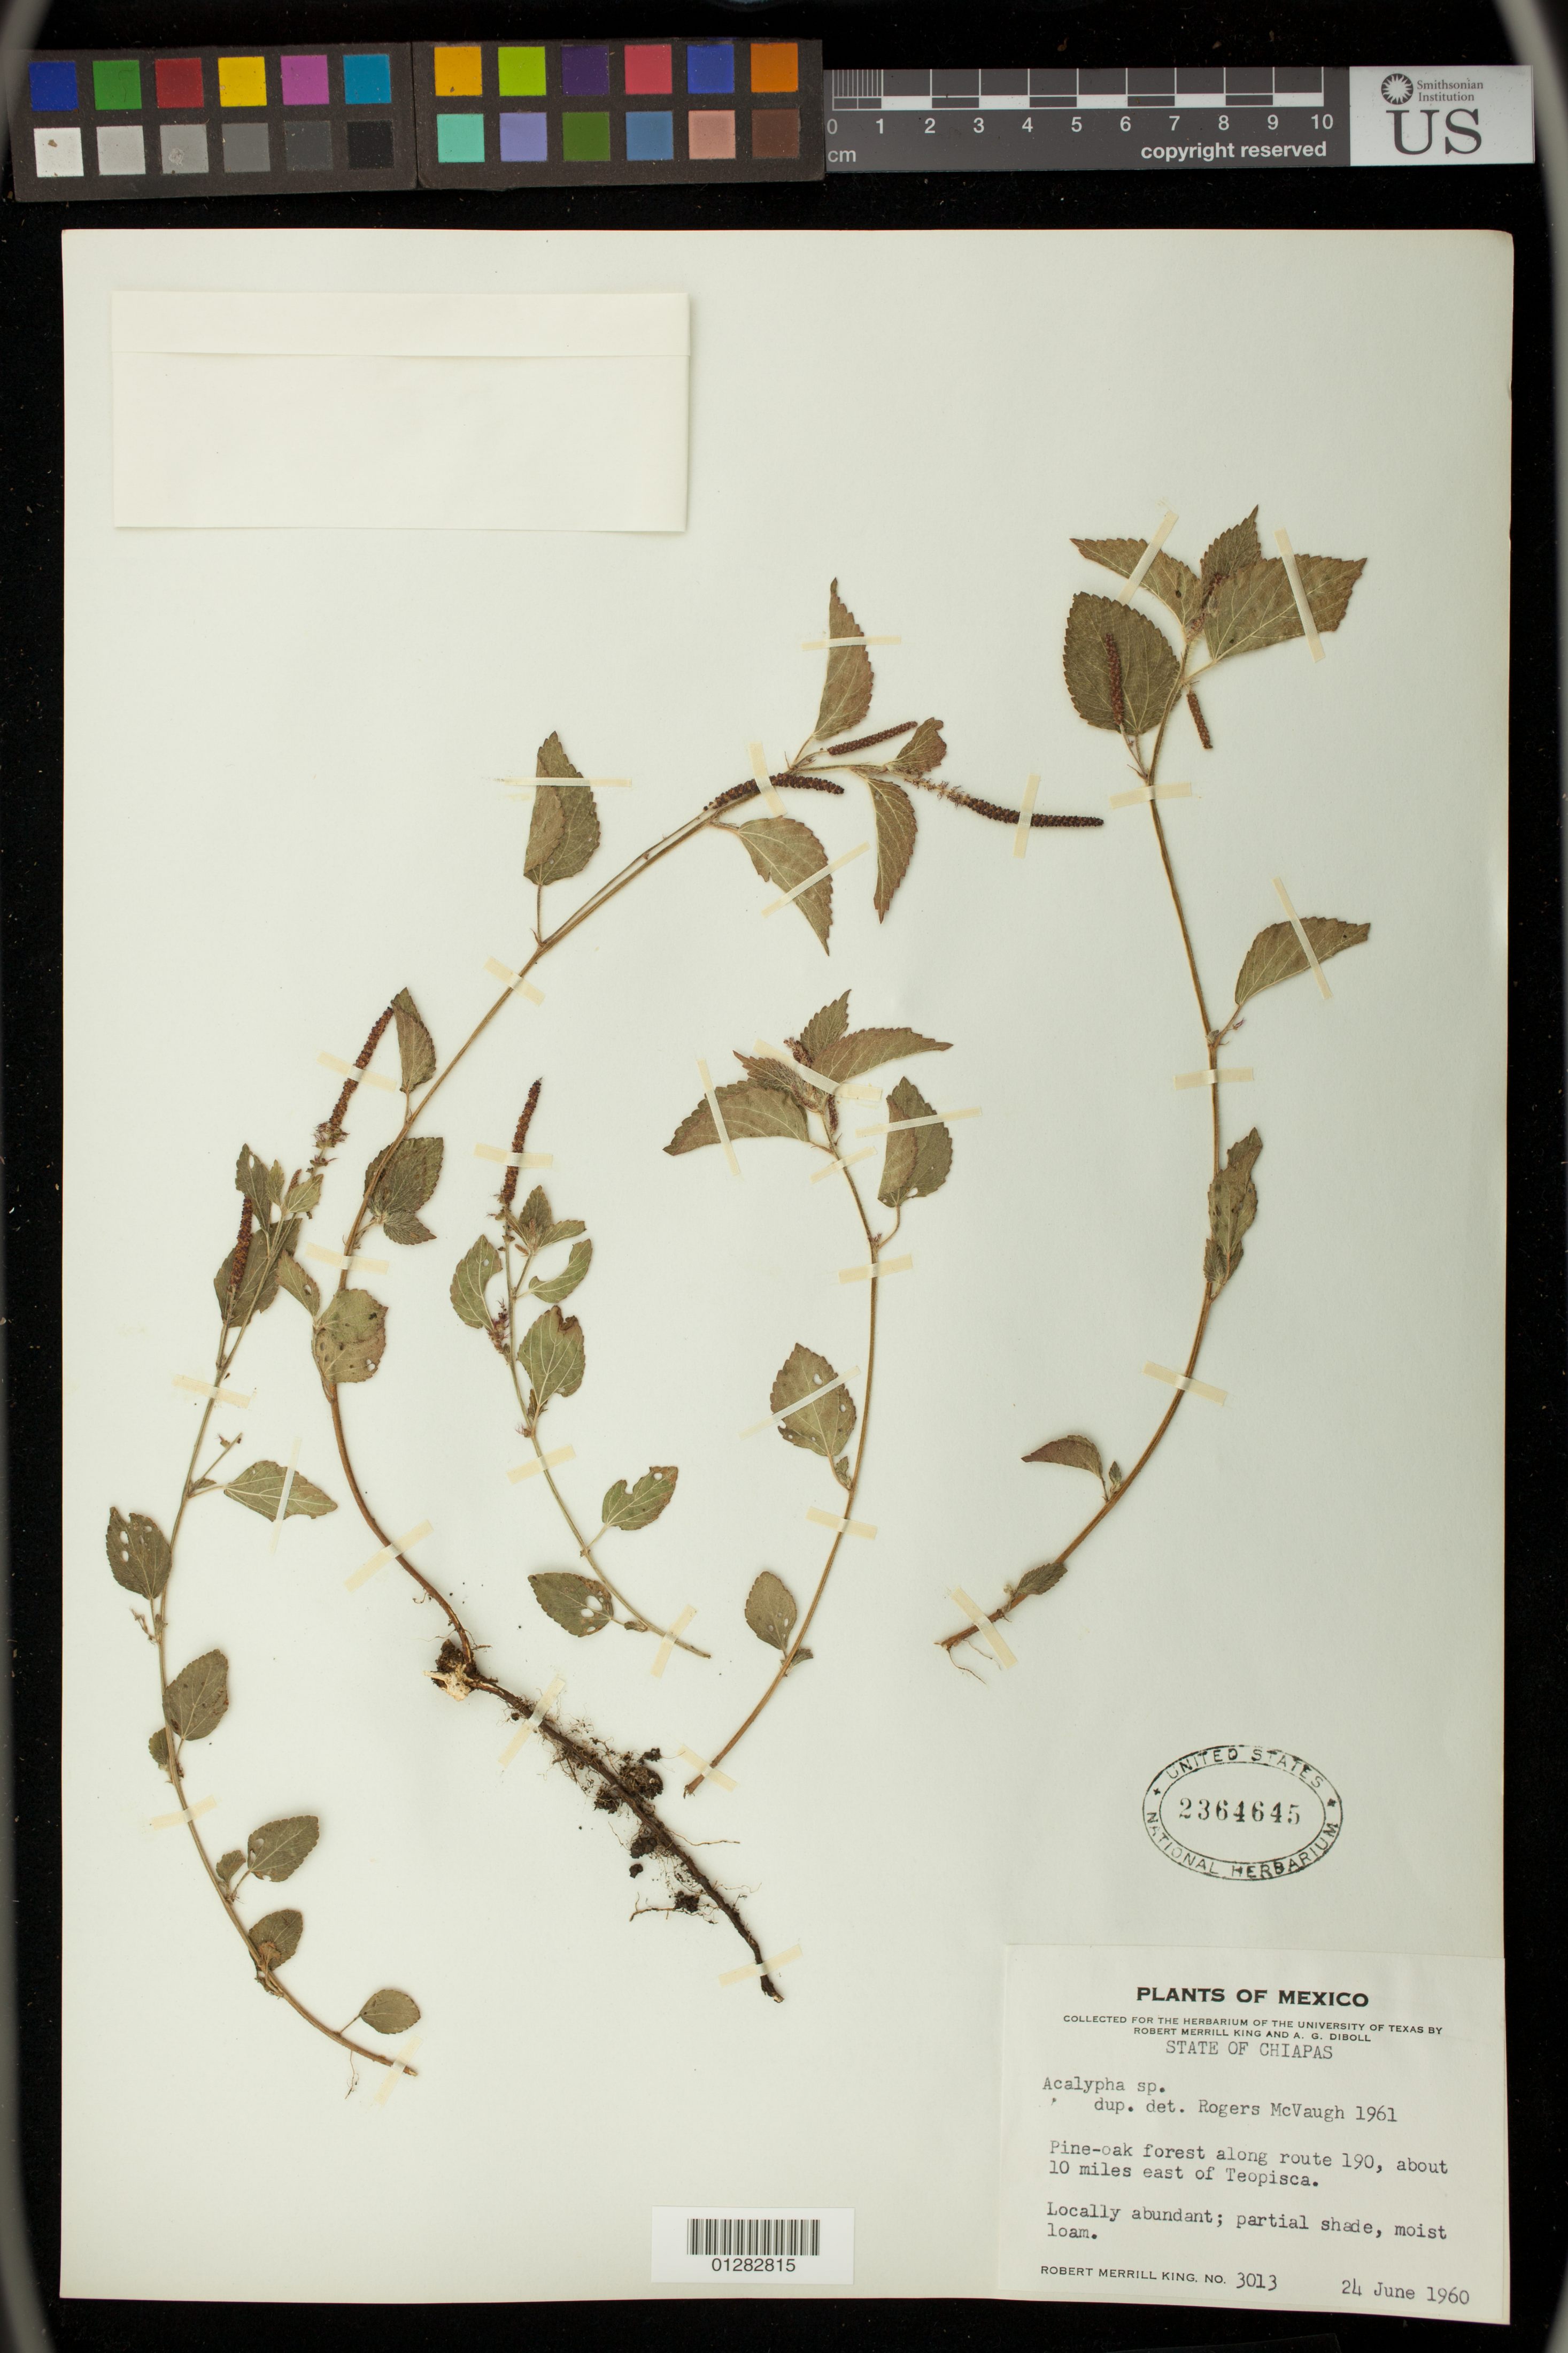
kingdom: Plantae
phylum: Tracheophyta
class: Magnoliopsida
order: Malpighiales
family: Euphorbiaceae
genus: Acalypha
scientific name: Acalypha sp.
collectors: R. M. King & A. Diboll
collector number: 3013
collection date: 1960-06-24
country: Mexico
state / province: Chiapas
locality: along route 190, about 10 miles east of Teopisca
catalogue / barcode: US 2364645